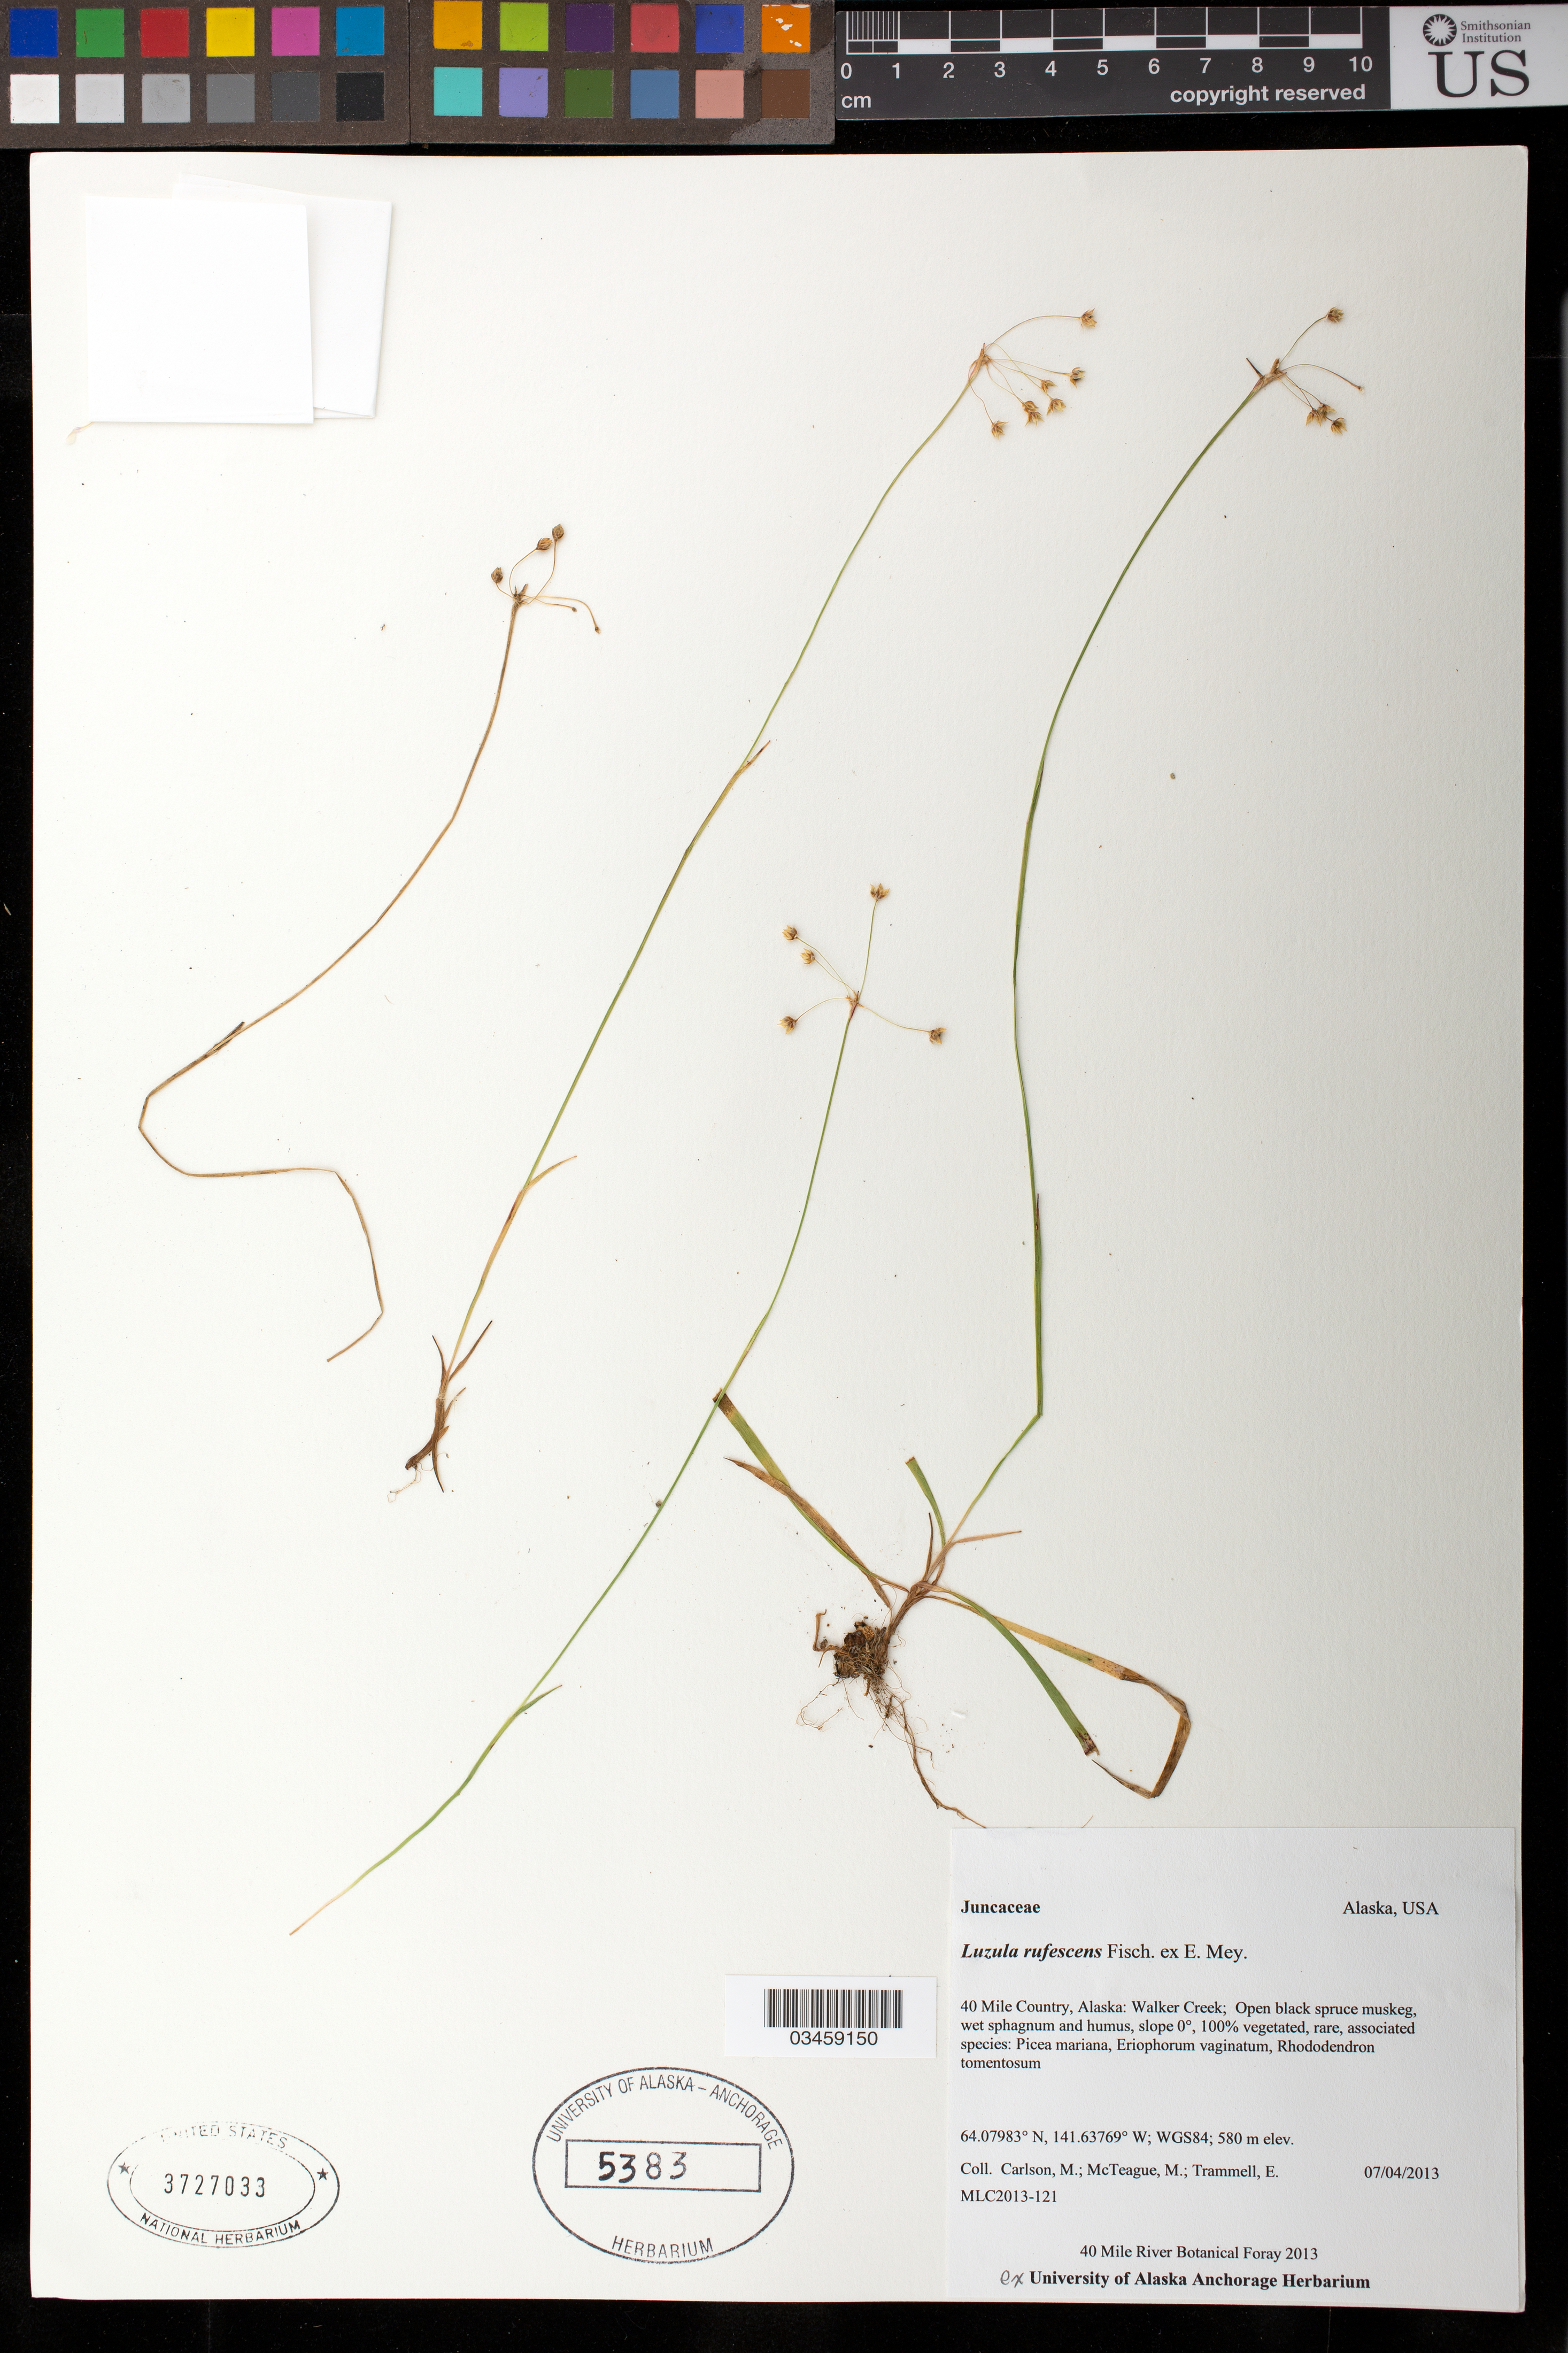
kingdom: Plantae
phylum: Tracheophyta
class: Liliopsida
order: Poales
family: Juncaceae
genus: Luzula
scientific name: Luzula rufescens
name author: Fisch. ex E. Mey.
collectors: M. Carlson, M. McTeague & E. Trammell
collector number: MLC2013-121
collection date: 2013-07-04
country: United States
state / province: Alaska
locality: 40 mi. Country, Walker Creek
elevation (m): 177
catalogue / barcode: US 3727033